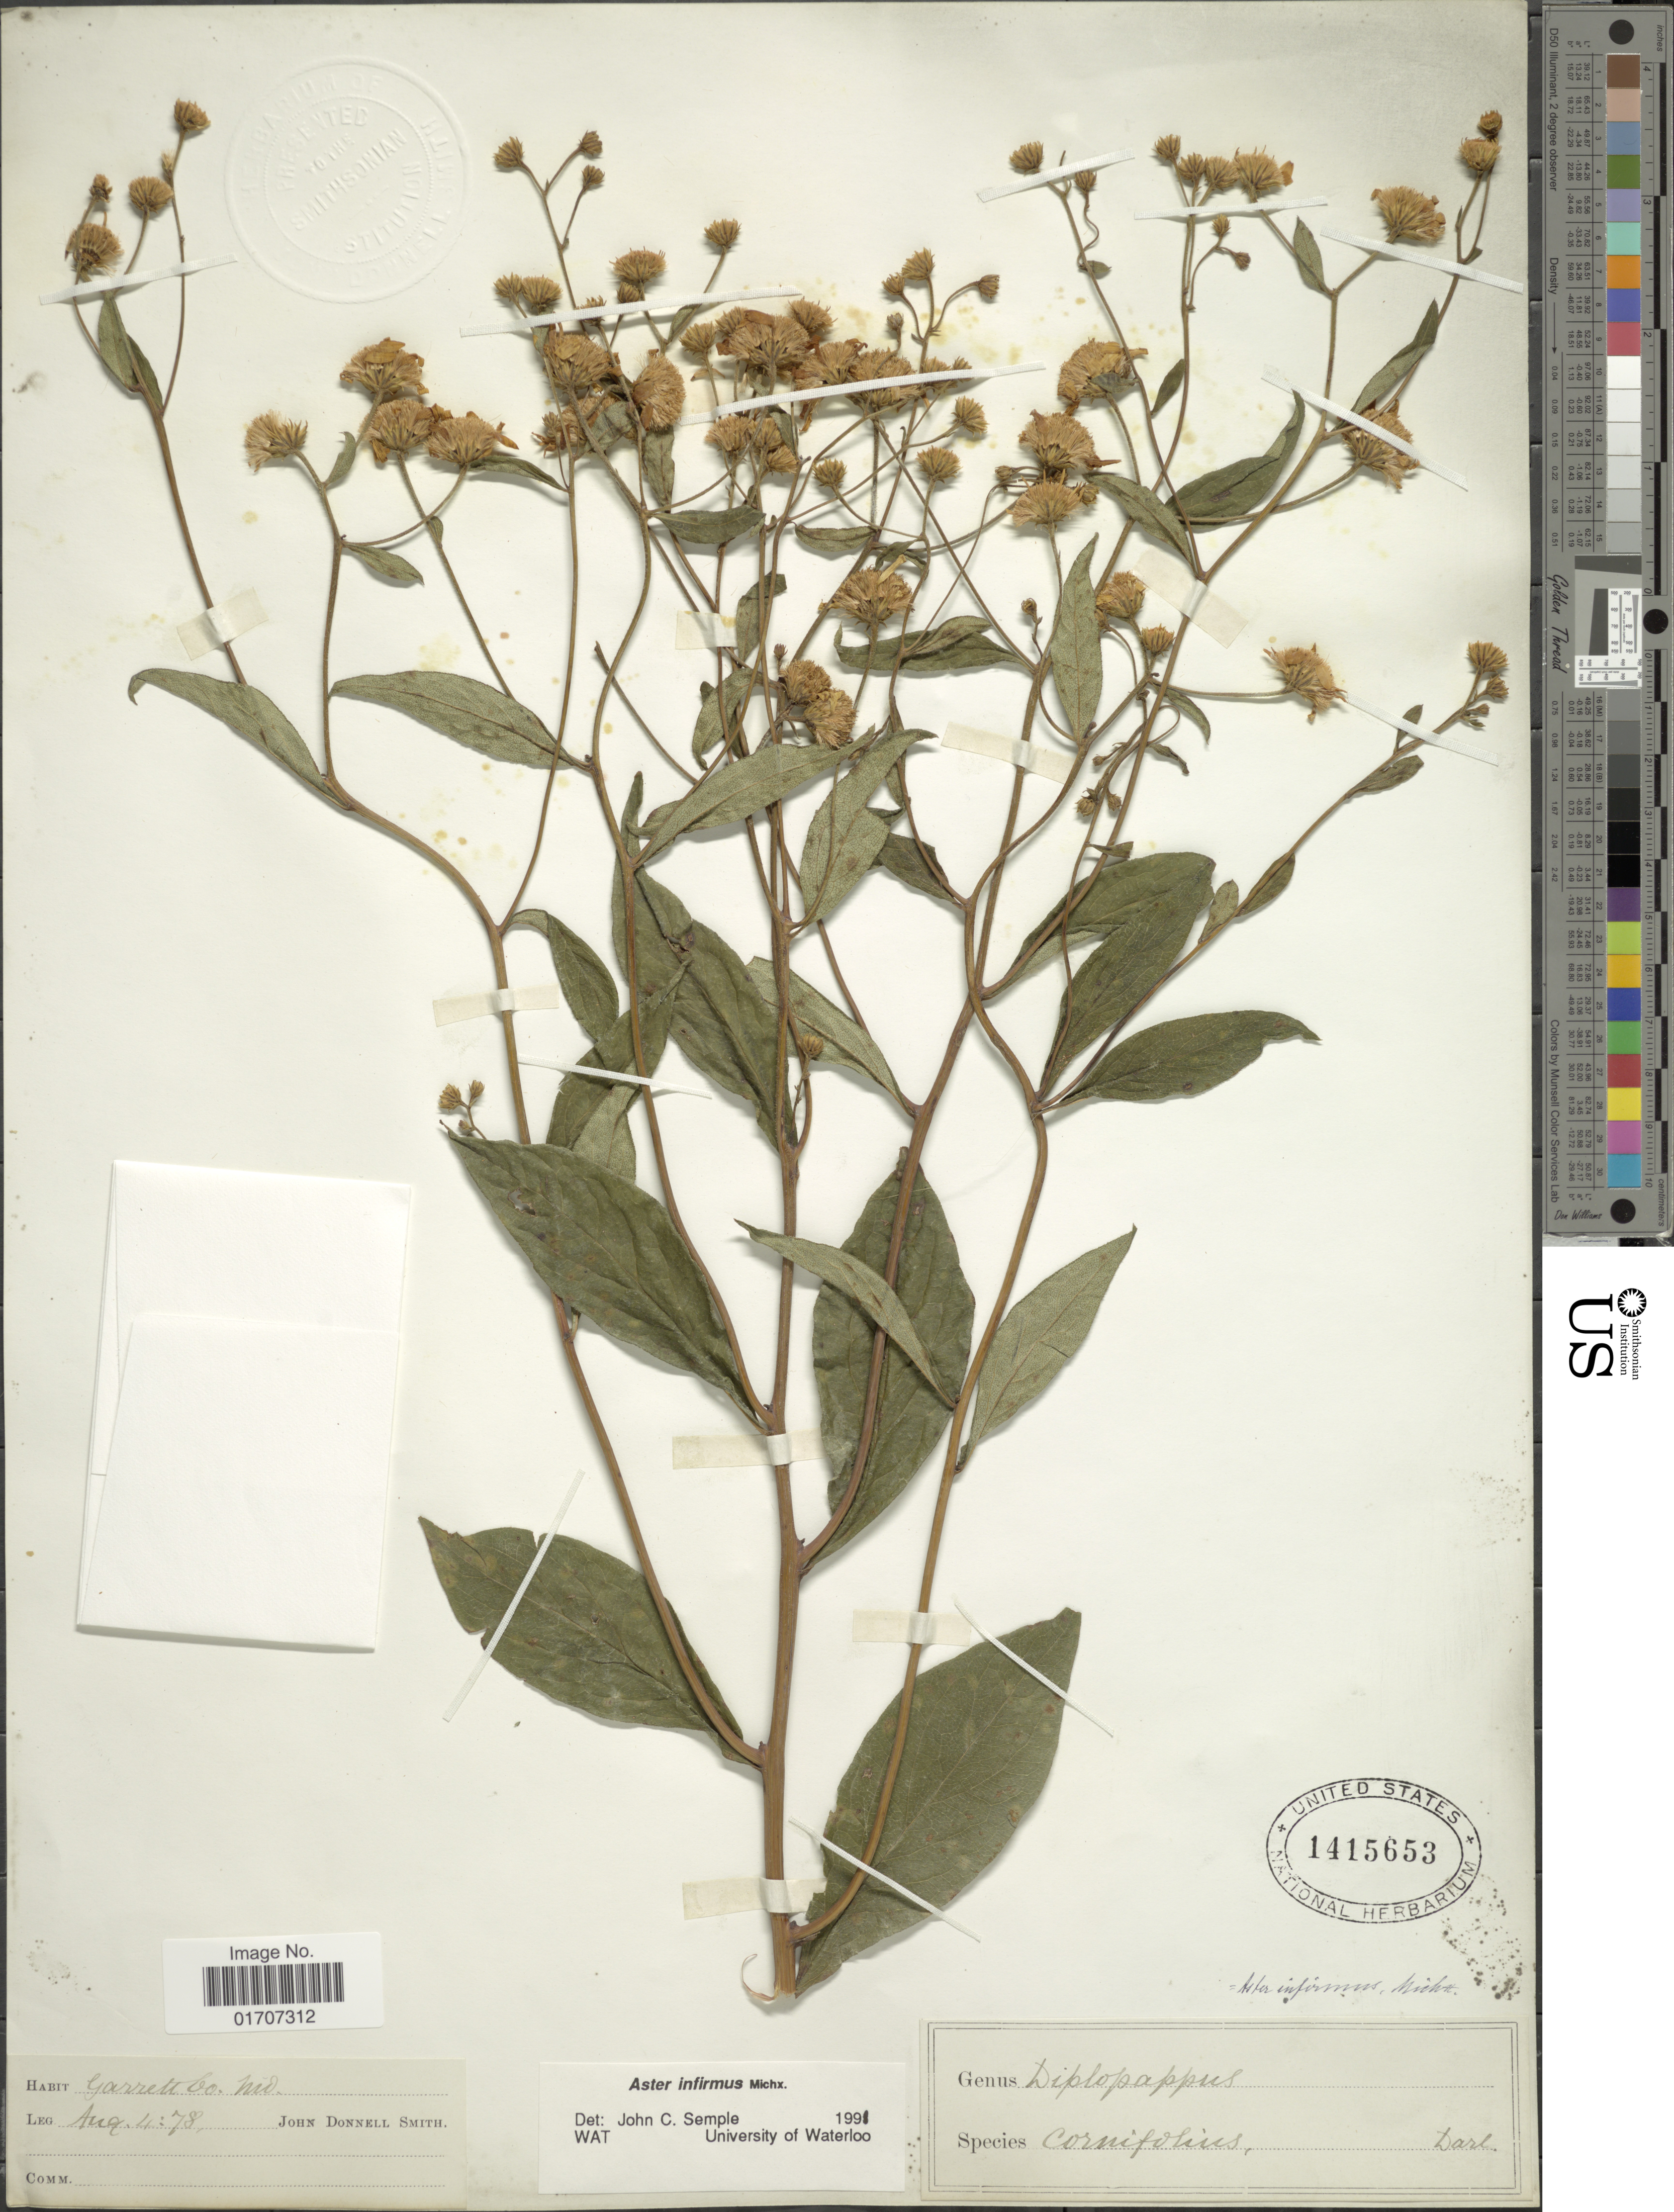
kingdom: Plantae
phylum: Tracheophyta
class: Magnoliopsida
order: Asterales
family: Asteraceae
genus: Doellingeria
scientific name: Doellingeria infirma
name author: (Michx.) Greene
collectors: J. Donnell Smith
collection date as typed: Transcribed d/m/y: 4/8/78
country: United States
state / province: Maryland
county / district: Garrett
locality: Garrett Co., Md.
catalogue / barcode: US 1415653